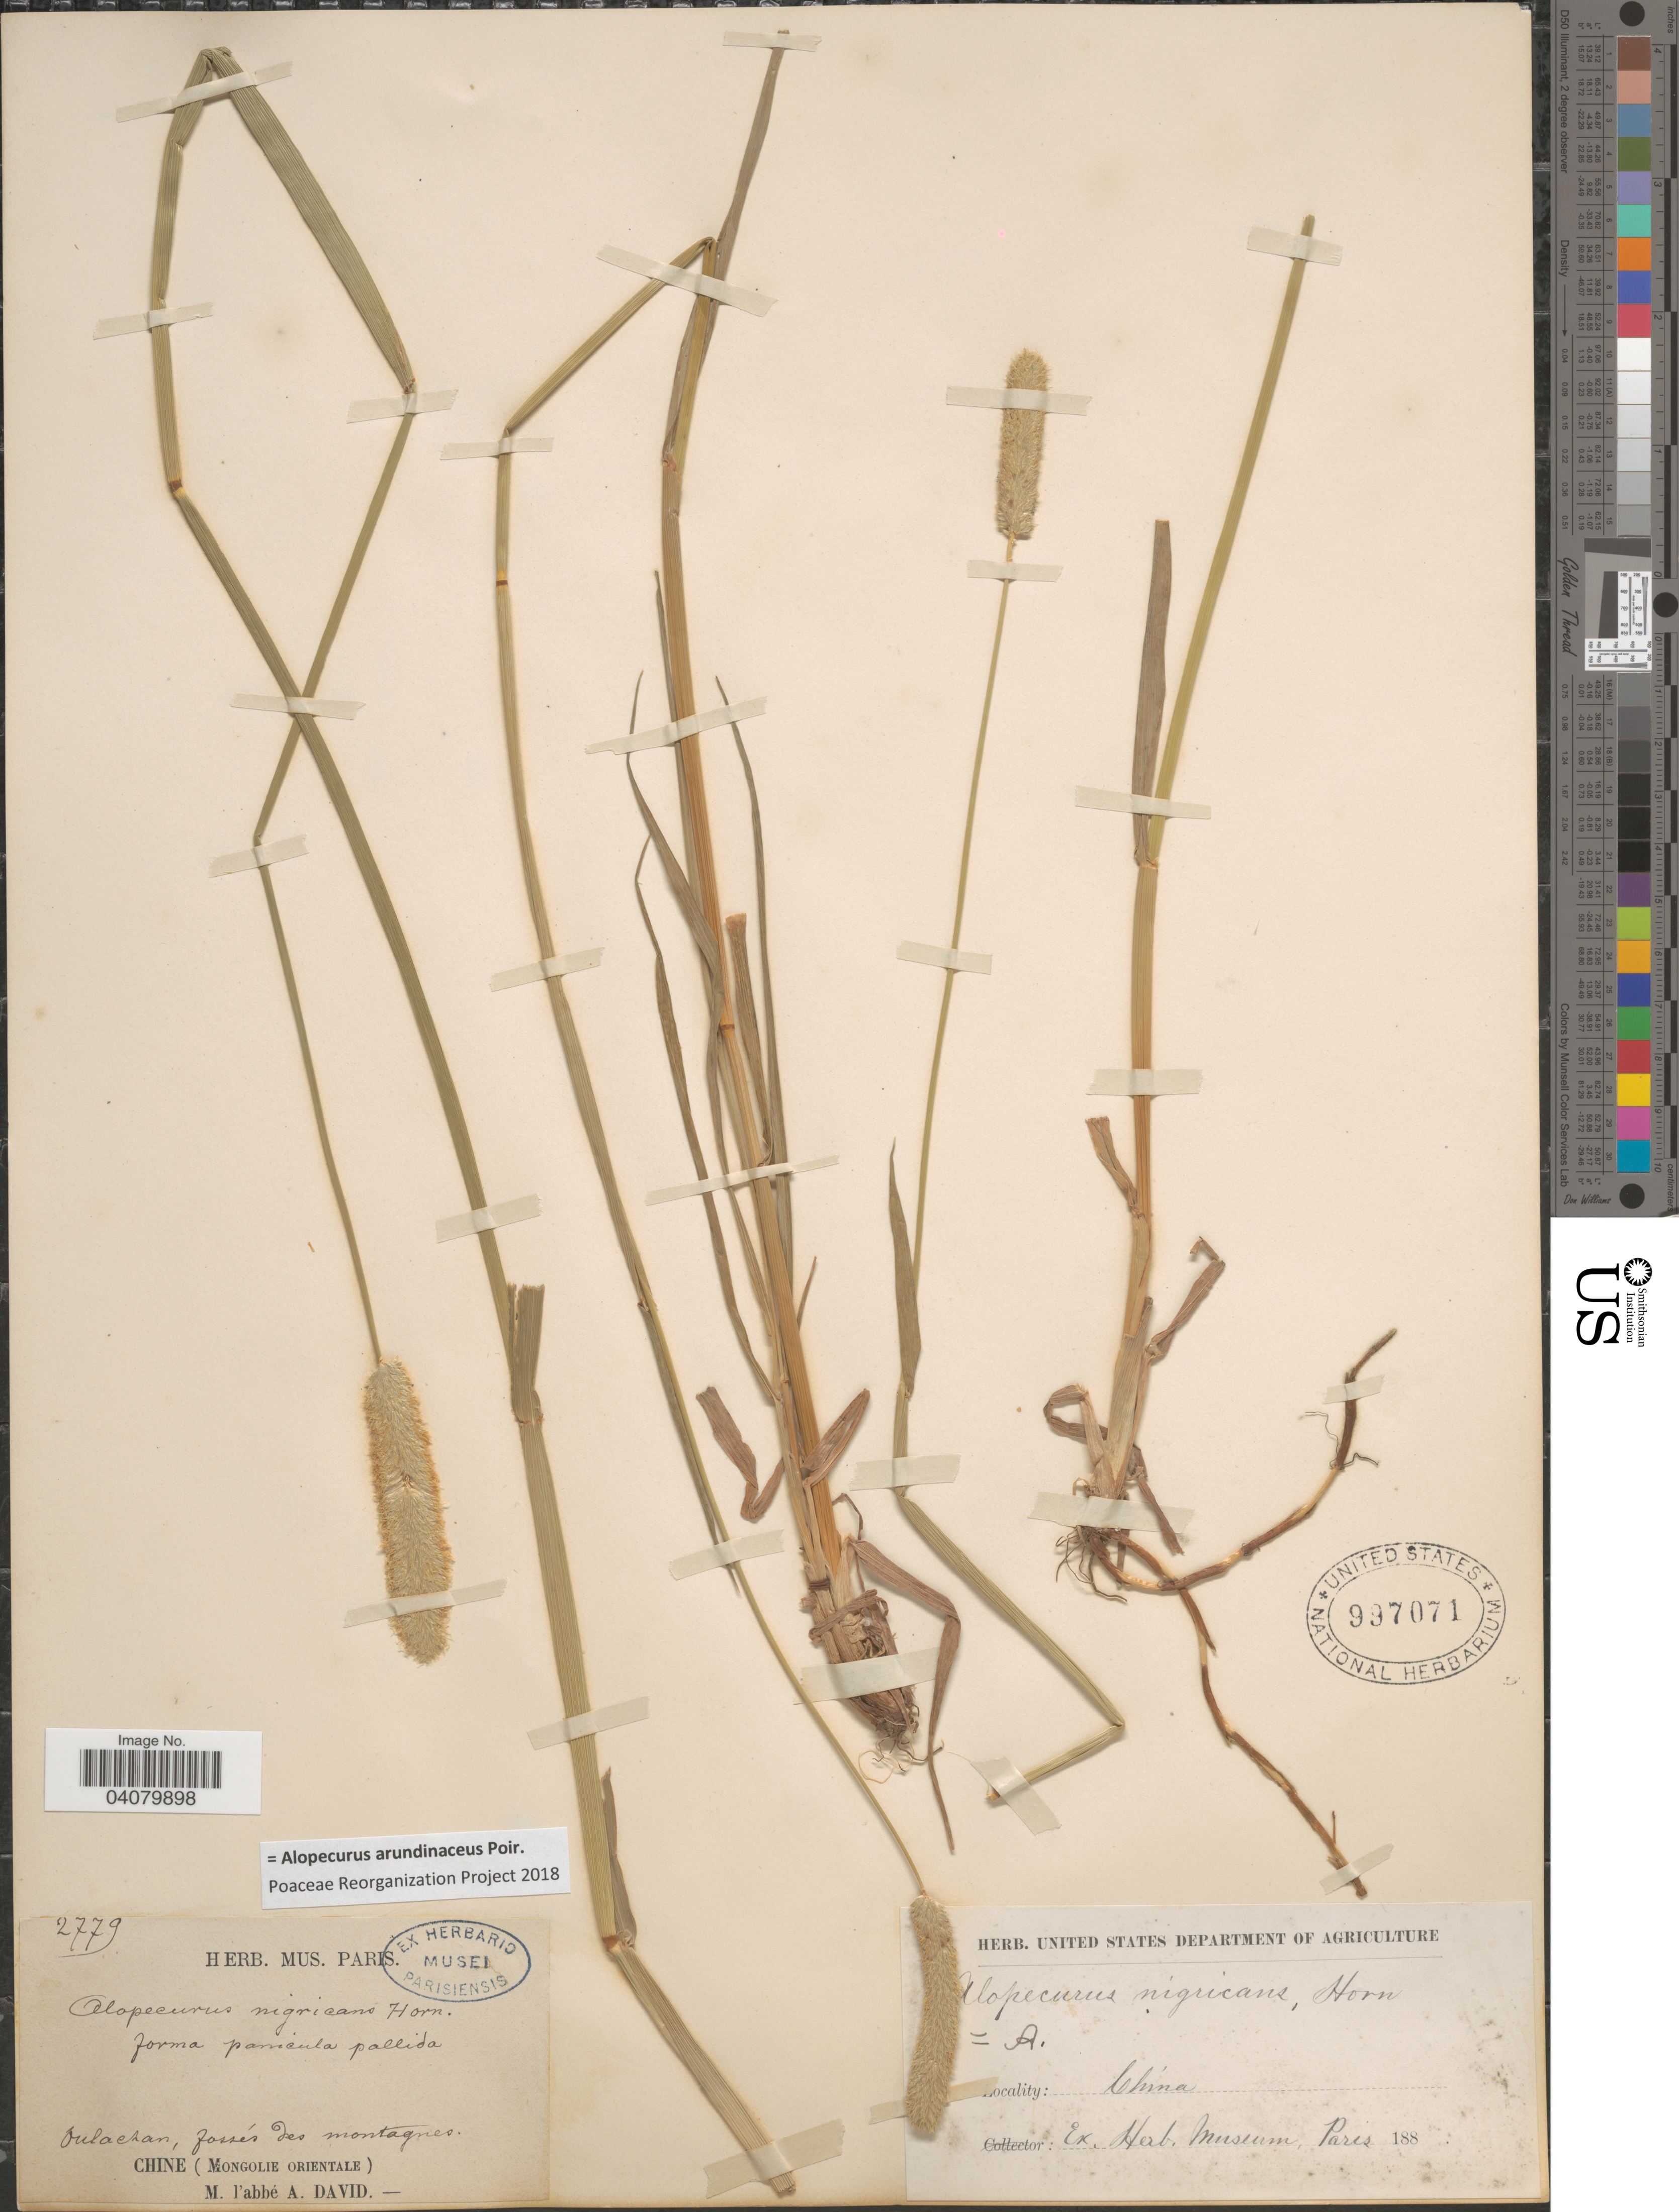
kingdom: Plantae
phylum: Tracheophyta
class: Liliopsida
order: Poales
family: Poaceae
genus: Alopecurus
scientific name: Alopecurus arundinaceus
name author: Poir.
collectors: A. David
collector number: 2779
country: China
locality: Oulachan, fossés des montagnes. (Mongolie Orientale).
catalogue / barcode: US 997071